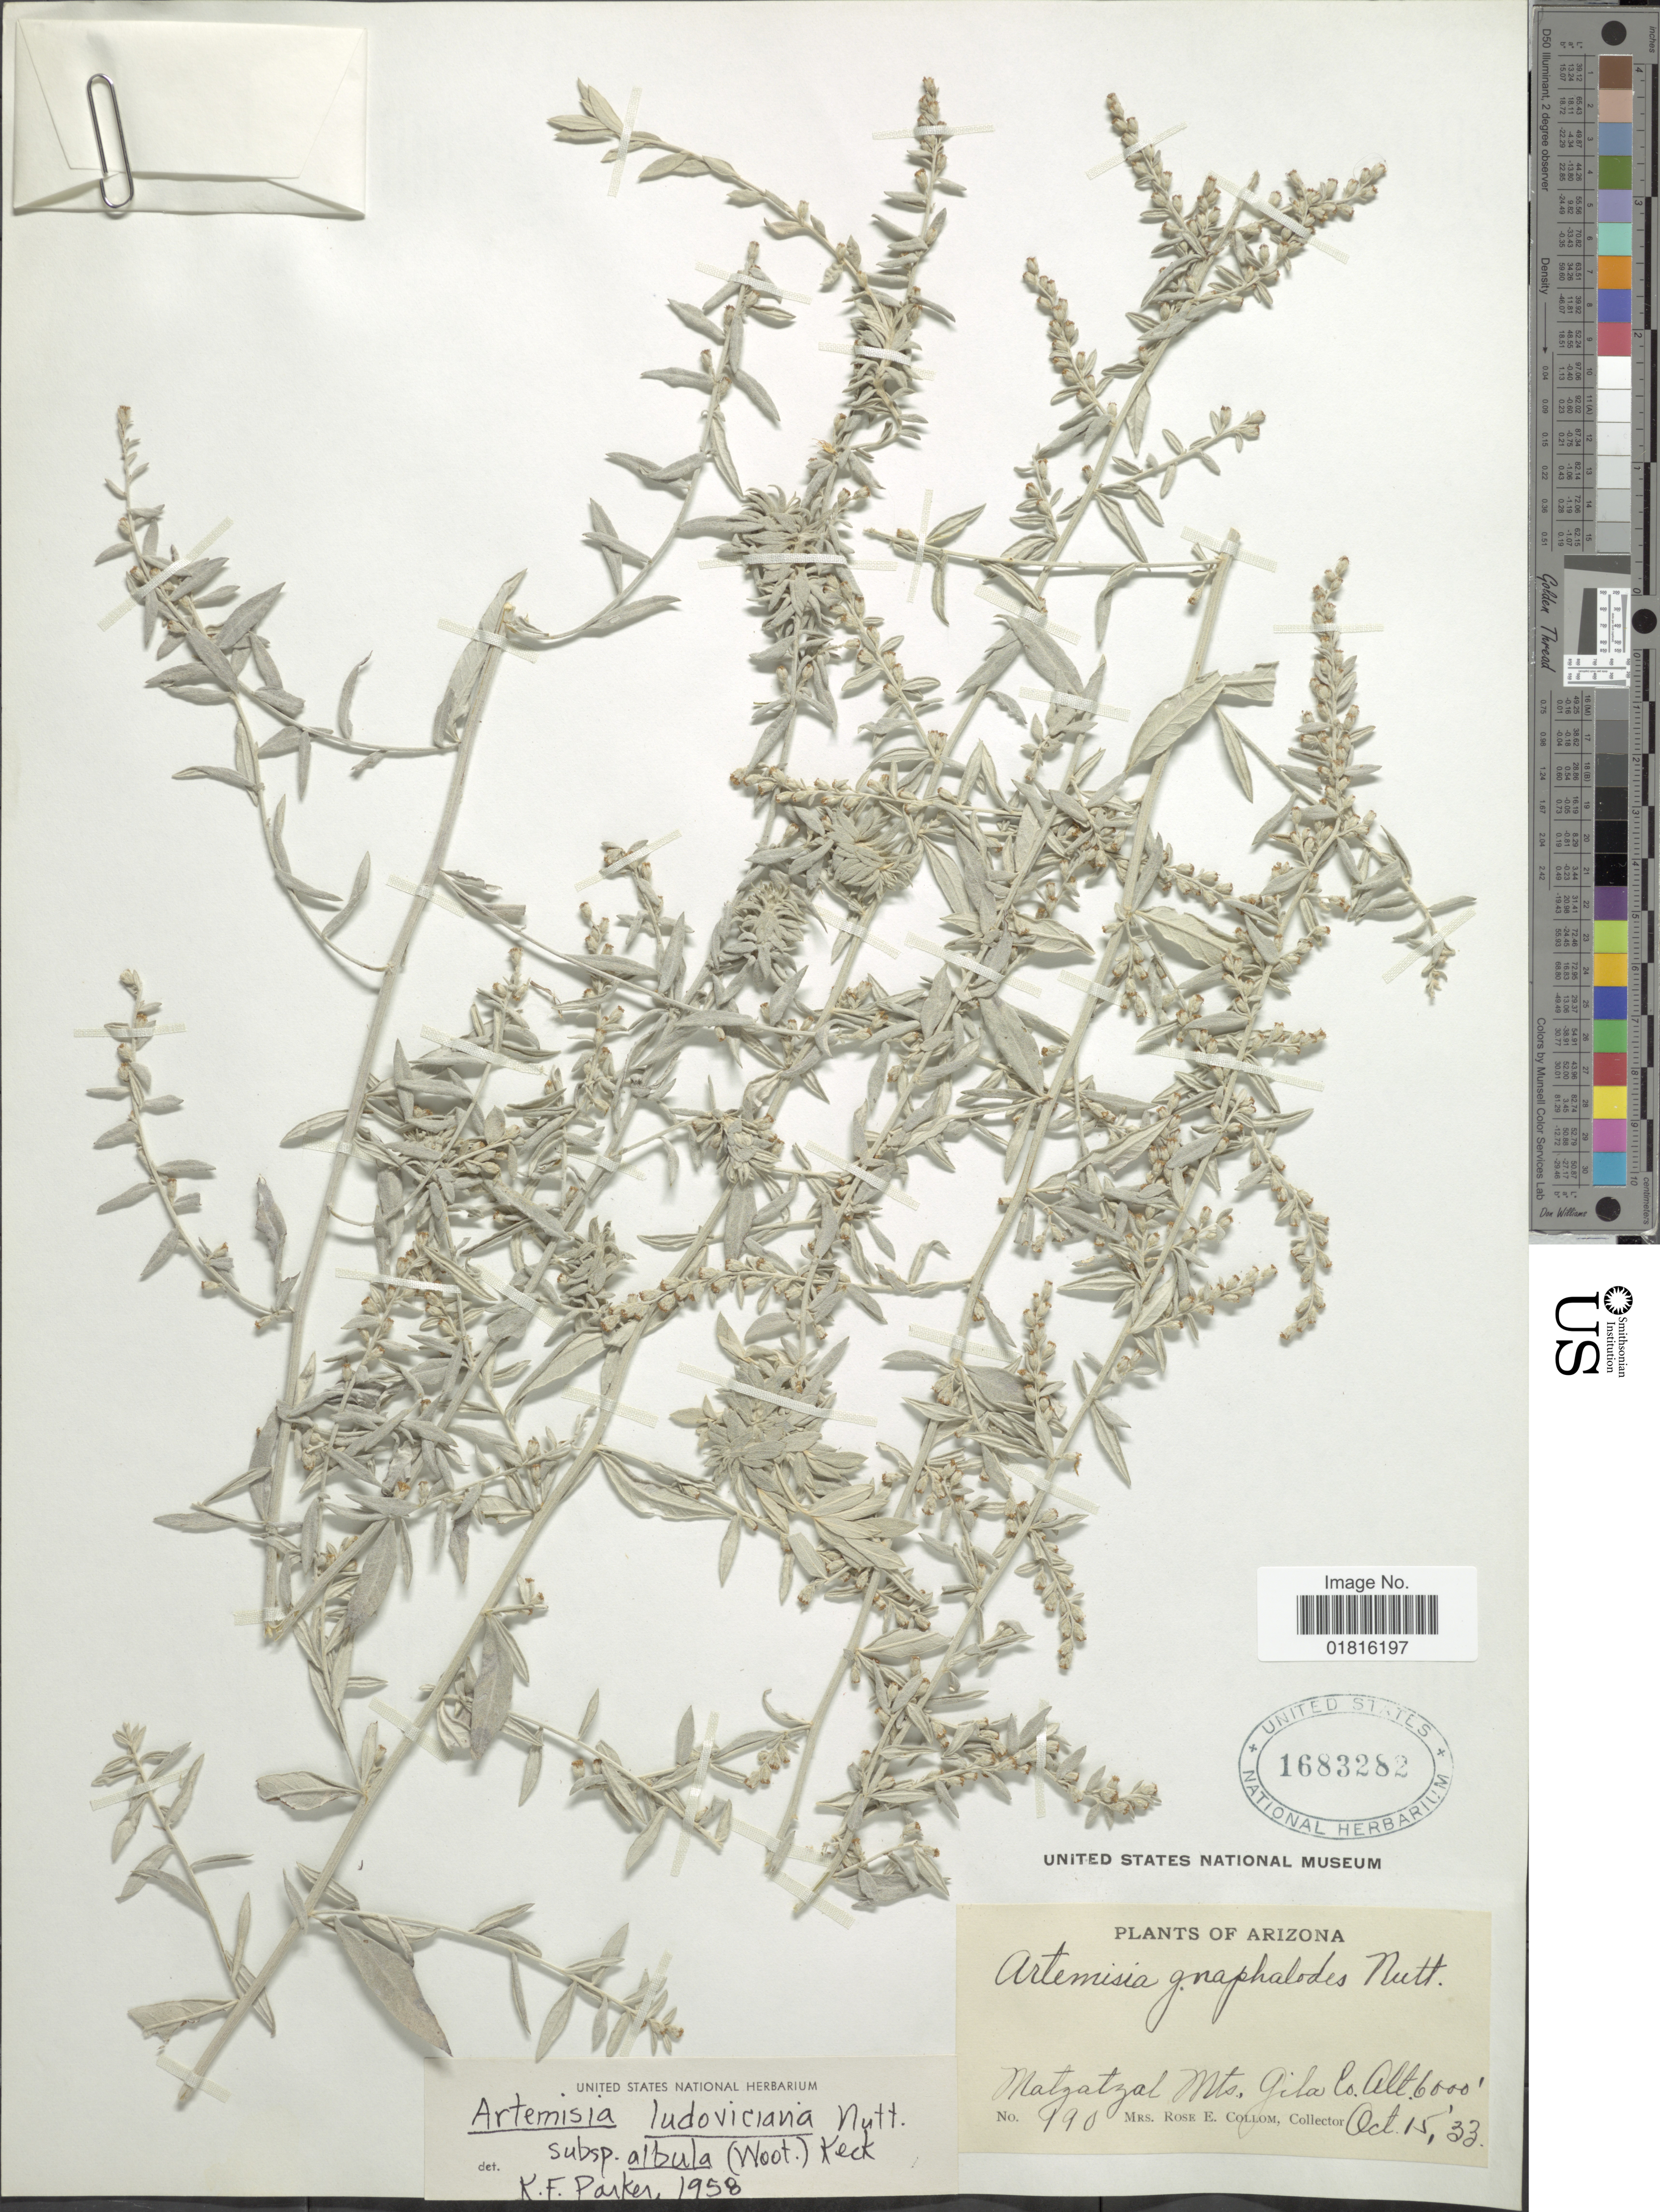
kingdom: Plantae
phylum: Tracheophyta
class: Magnoliopsida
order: Asterales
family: Asteraceae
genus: Artemisia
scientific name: Artemisia ludoviciana subsp. albula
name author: (Wooton) D.D. Keck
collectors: R. E. Collom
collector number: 190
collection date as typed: Transcribed d/m/y: 15/10/33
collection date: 1933-10-15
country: United States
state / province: Arizona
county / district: Gila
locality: Matzatza (Mazatza)l Mts. , Gila Co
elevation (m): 1829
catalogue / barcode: US 1683282